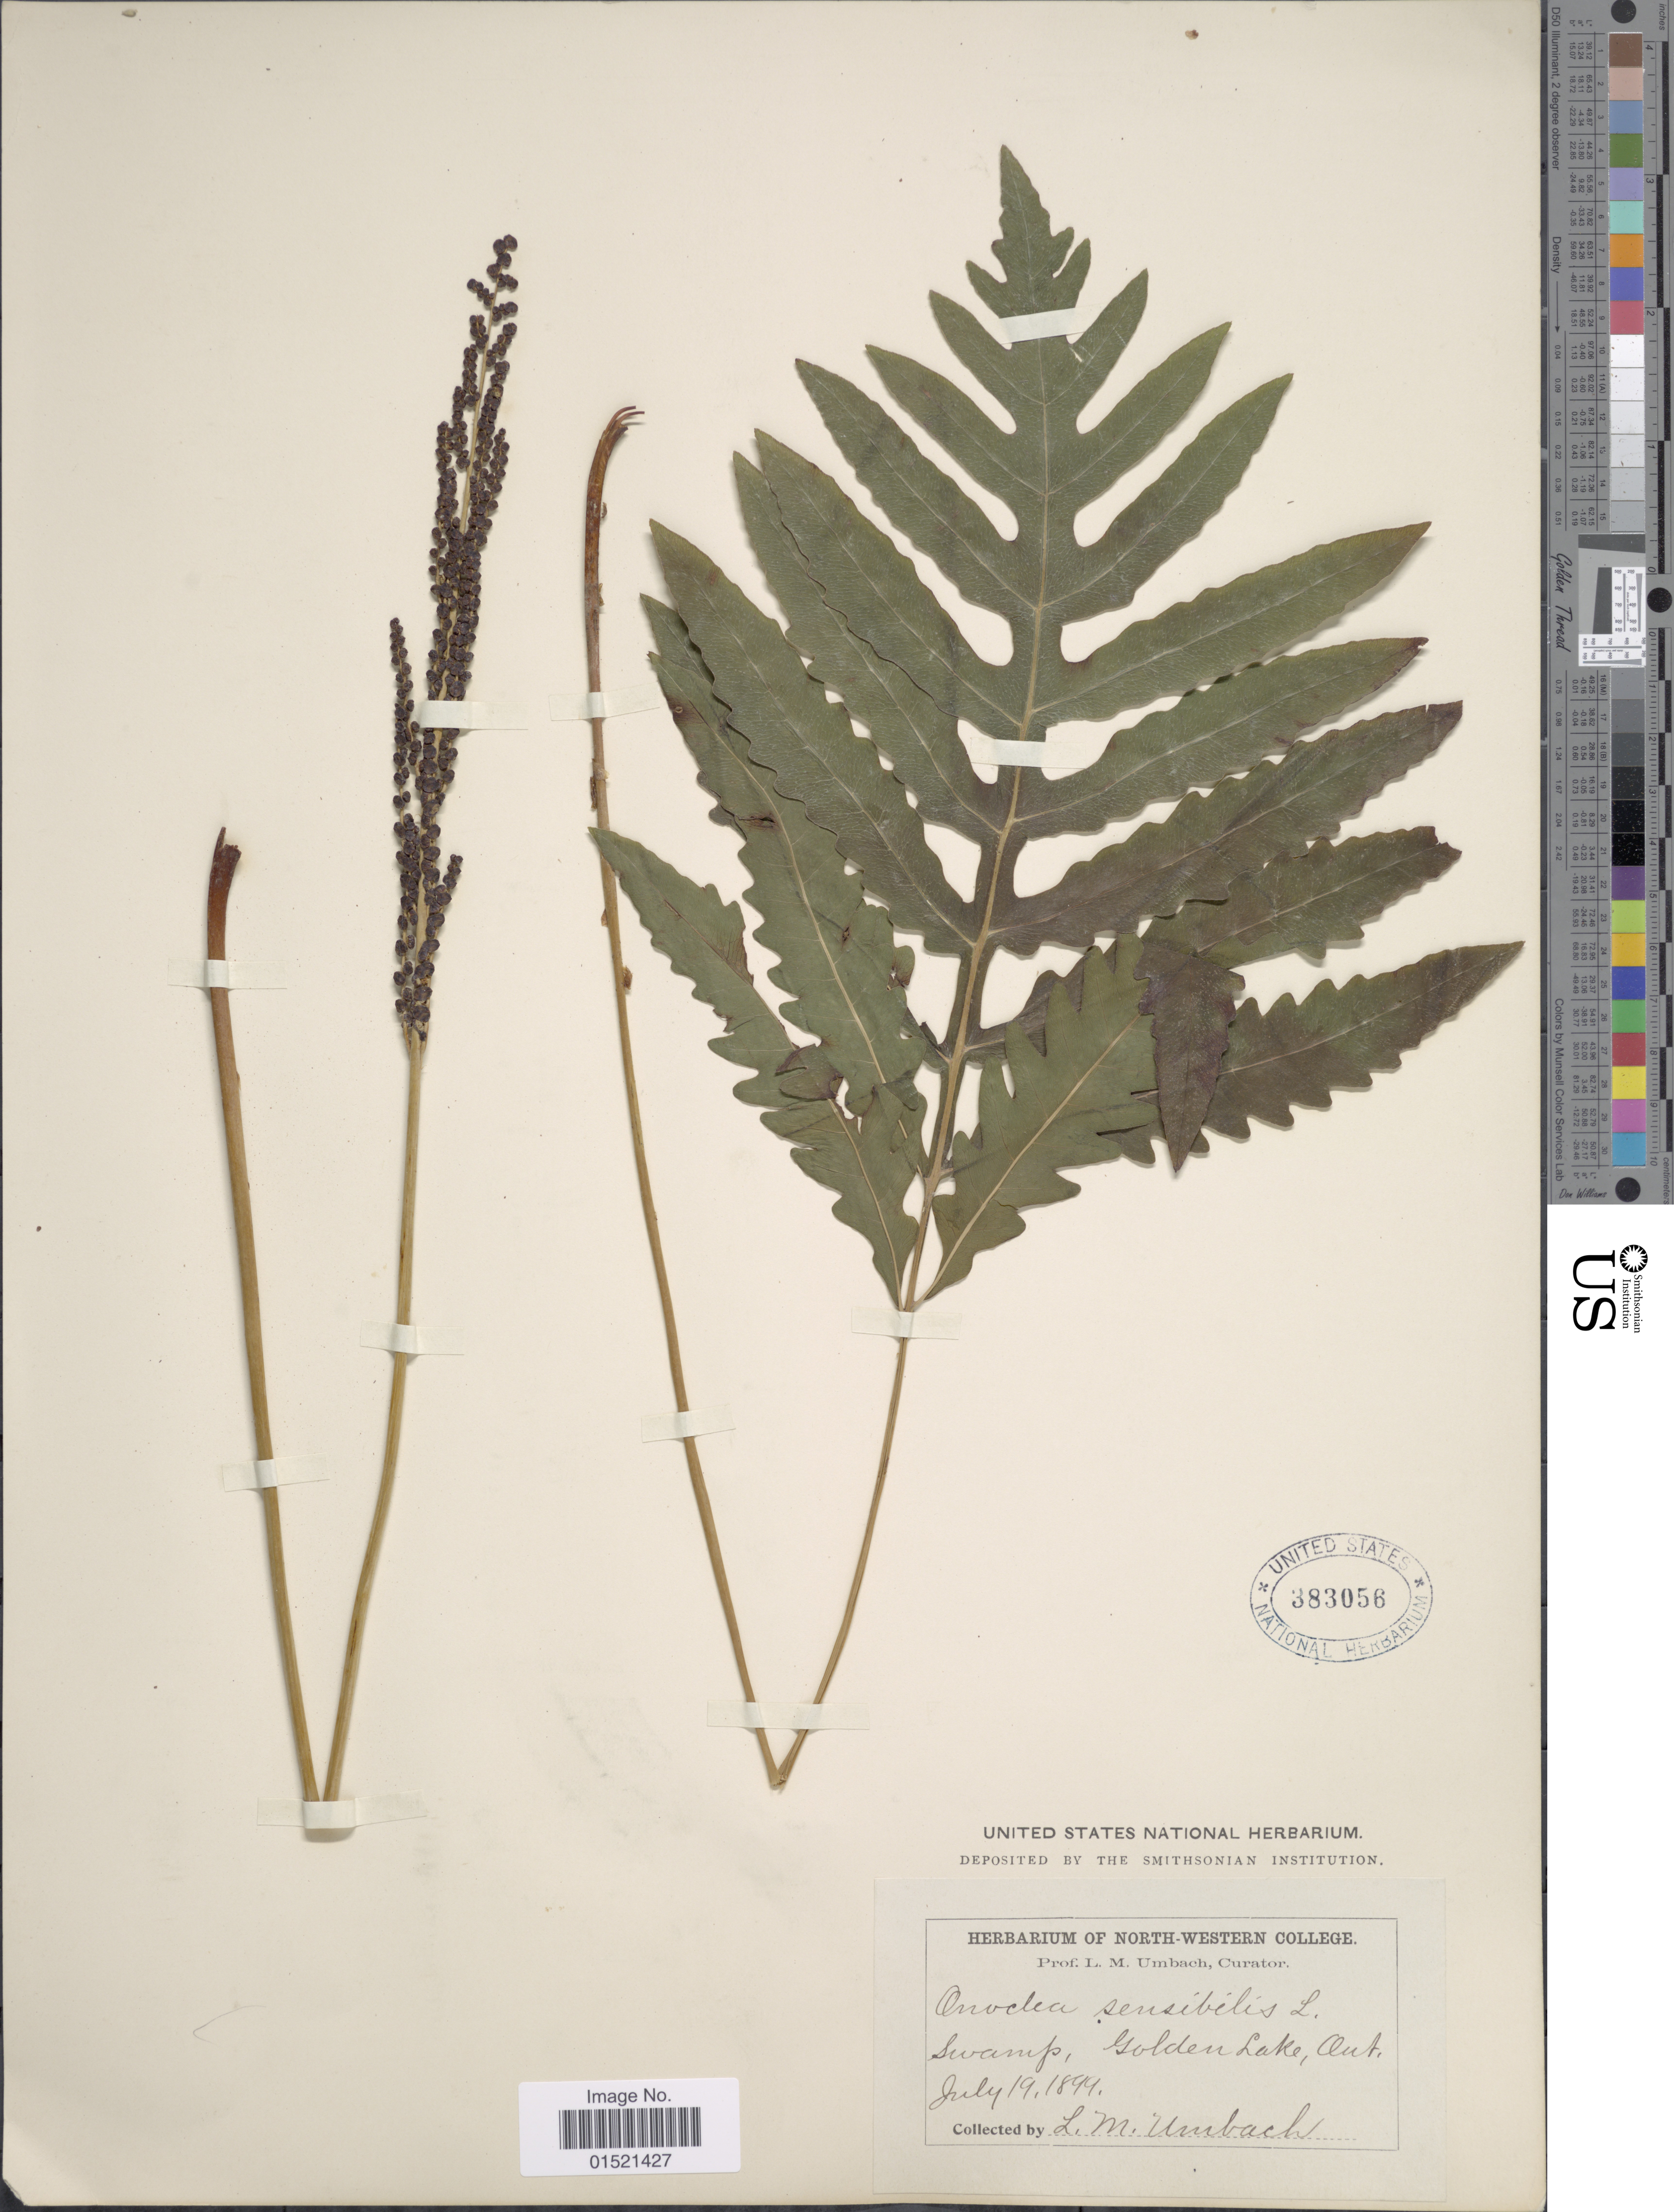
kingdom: Plantae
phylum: Tracheophyta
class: Polypodiopsida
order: Polypodiales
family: Onocleaceae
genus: Onoclea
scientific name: Onoclea sensibilis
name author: L.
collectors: L. M. Umbach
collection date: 1899-07-19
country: Canada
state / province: Ontario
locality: Swamp, Golden Lake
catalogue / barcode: US 383056